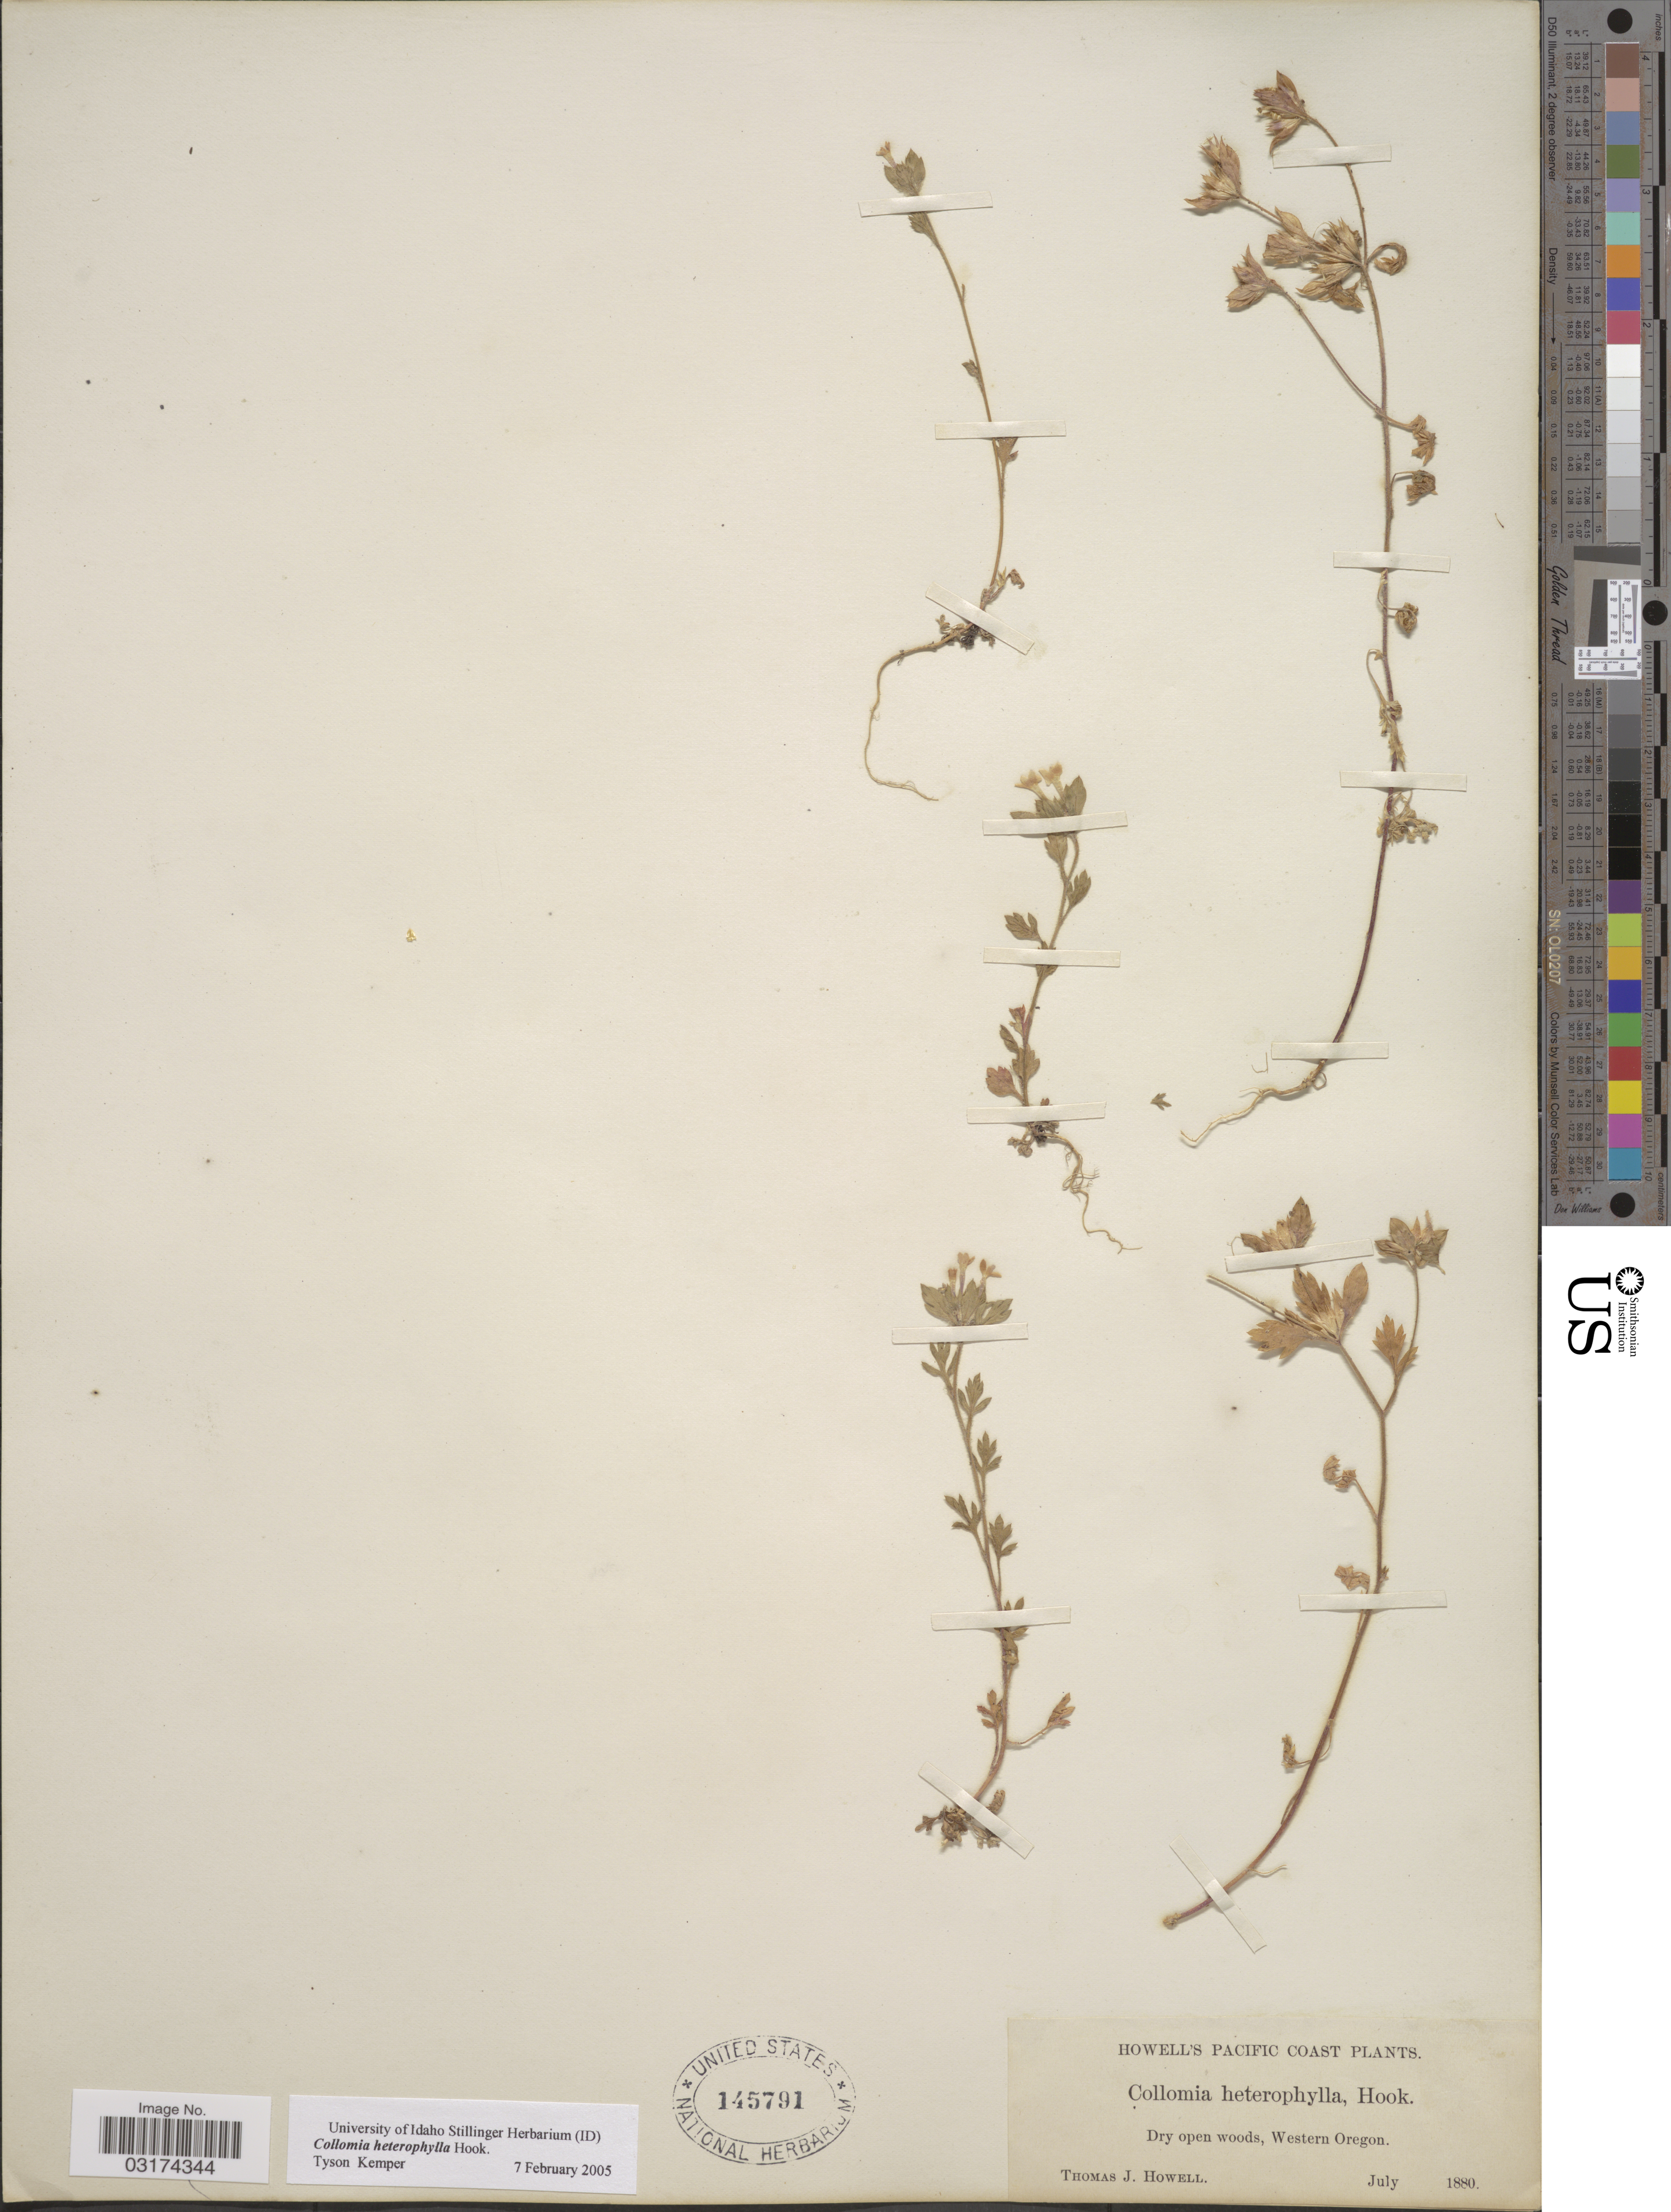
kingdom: Plantae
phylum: Tracheophyta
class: Magnoliopsida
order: Ericales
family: Polemoniaceae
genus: Collomia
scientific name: Collomia heterophylla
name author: Hook.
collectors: T. J. Howell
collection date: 1880-07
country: United States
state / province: Oregon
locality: Pacific Coast. Dry open woods, Western Oregon.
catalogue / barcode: US 145791